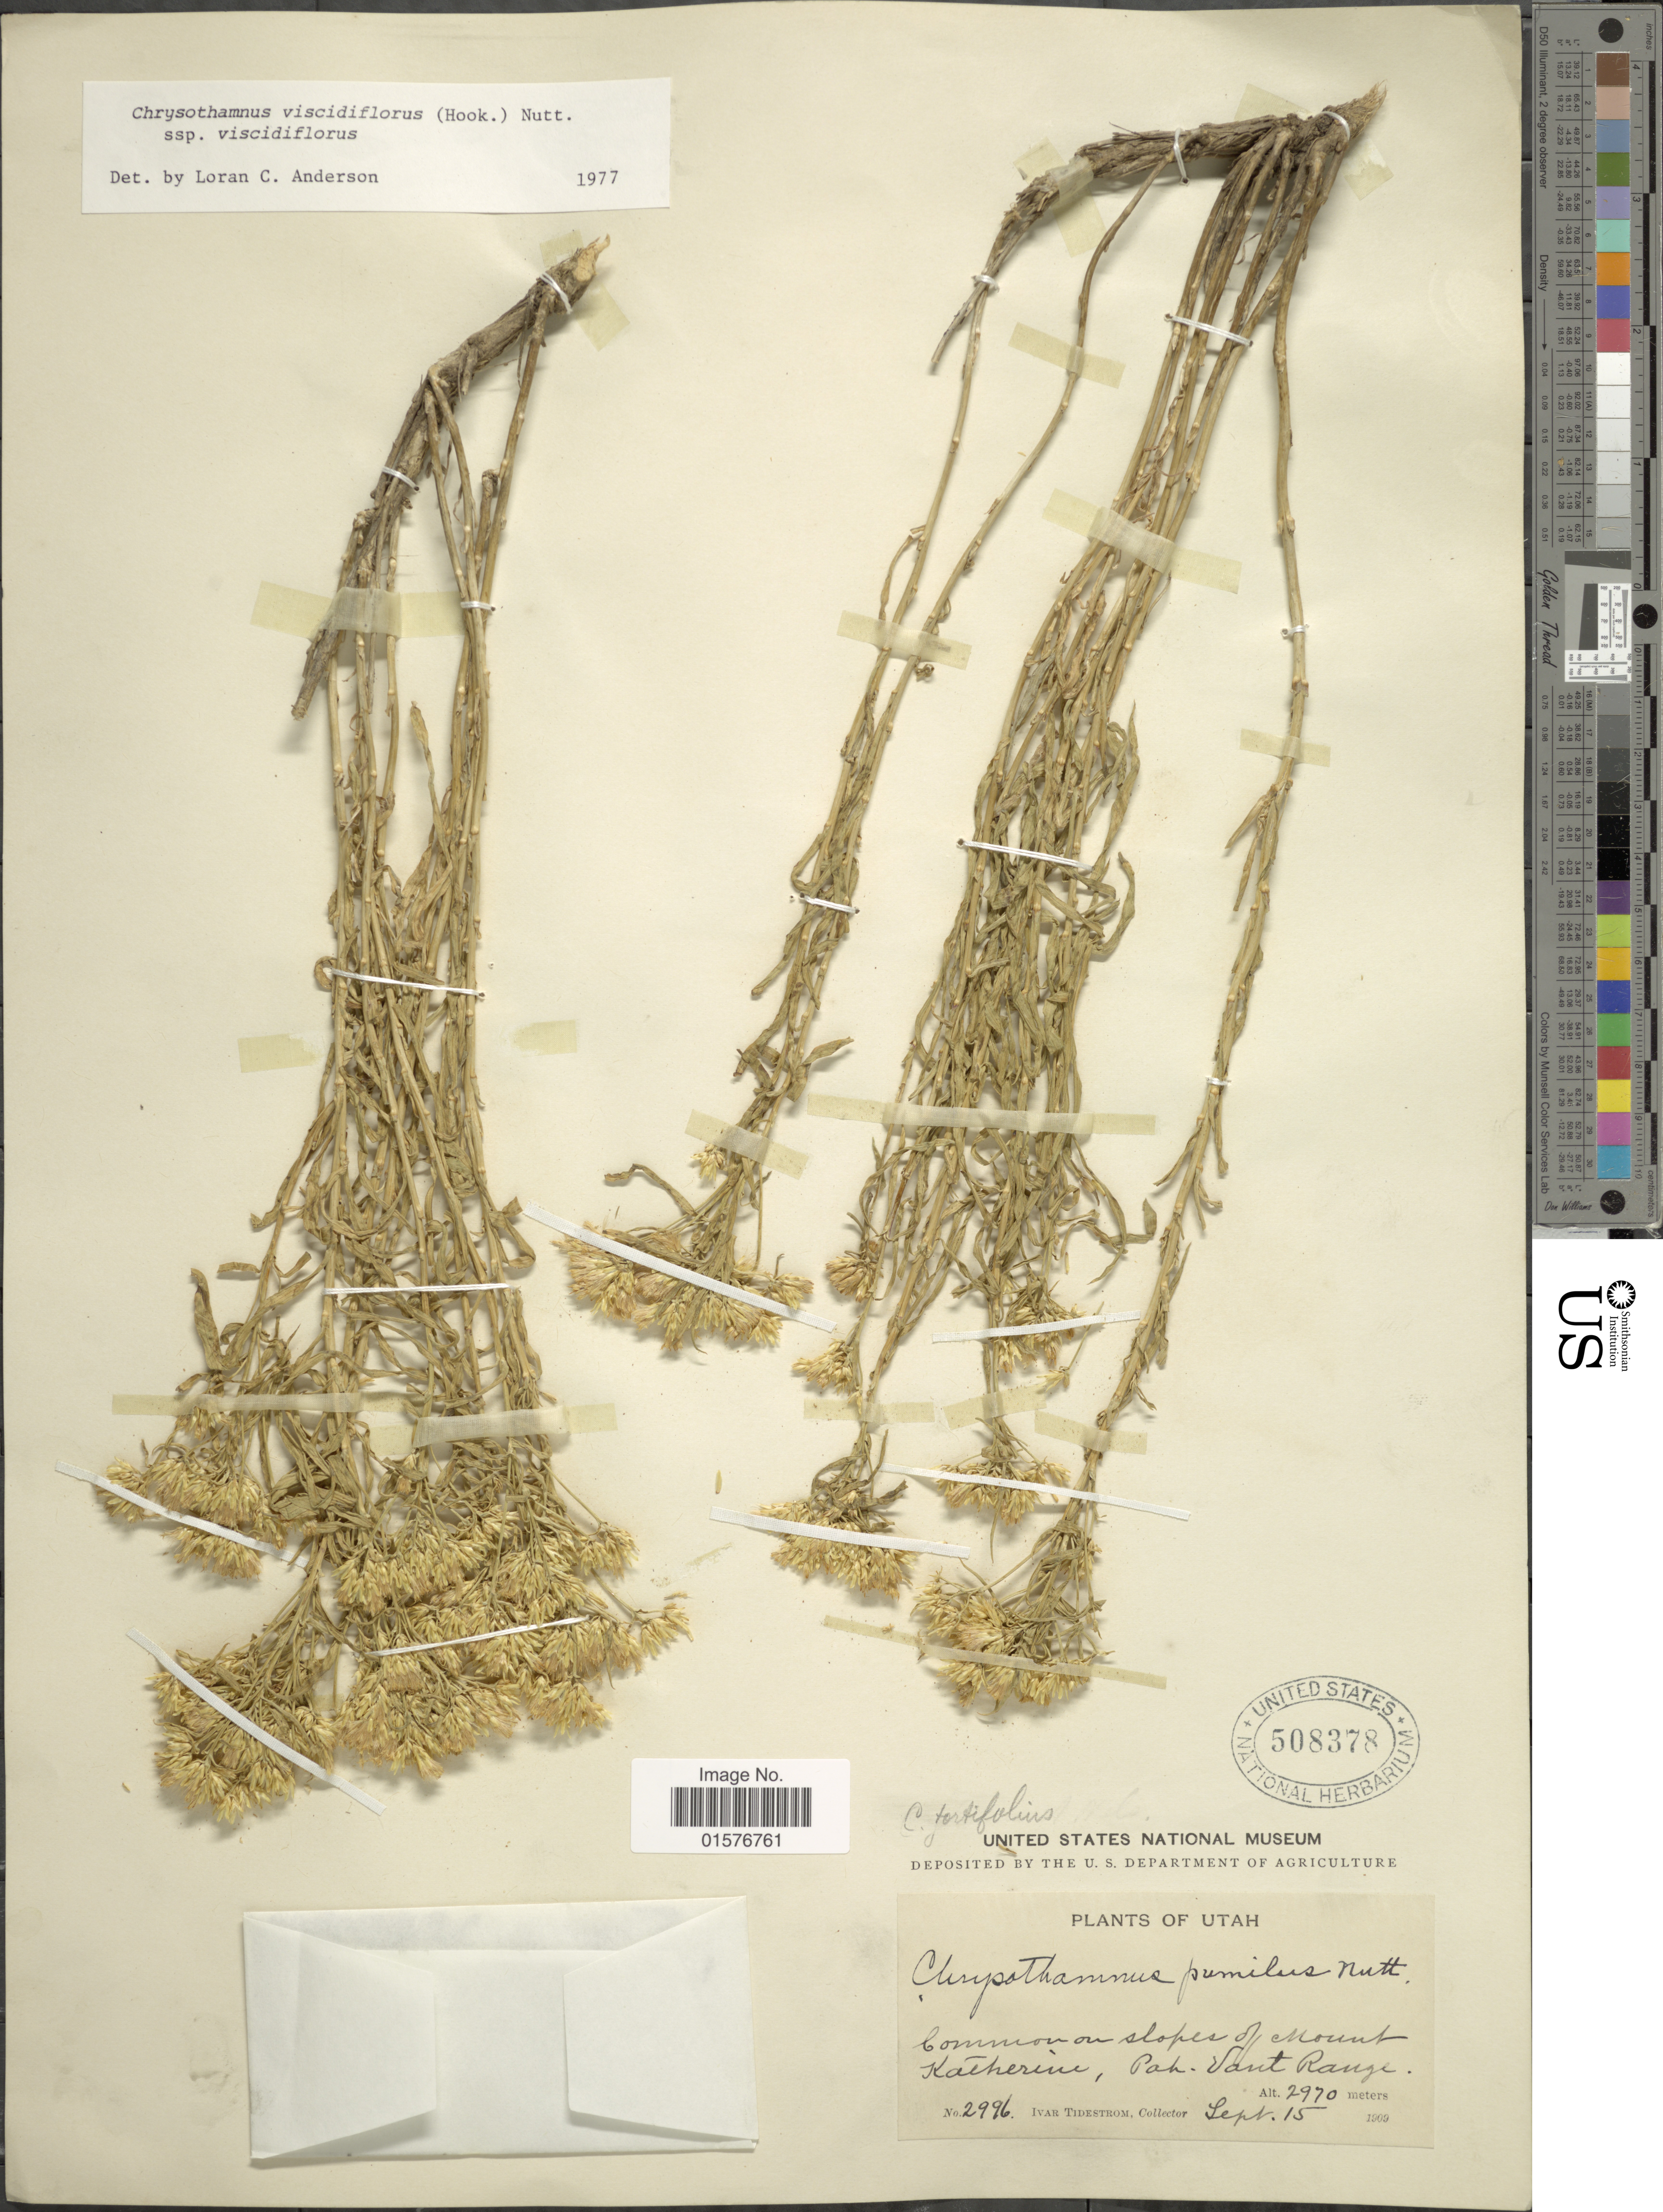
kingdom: Plantae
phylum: Tracheophyta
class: Magnoliopsida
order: Asterales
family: Asteraceae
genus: Chrysothamnus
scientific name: Chrysothamnus viscidiflorus subsp. viscidiflorus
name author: (Hook.) Nutt.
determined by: Urbatsch, Lowell E., Curator (LSU), Louisiana State University (UNITED STATES)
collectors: I. F. Tidestrom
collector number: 2996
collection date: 1909-09-15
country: United States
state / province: Utah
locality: Common on slopes of Mount Katjerine, Pah. Vant Range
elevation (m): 2970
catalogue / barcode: US 508378